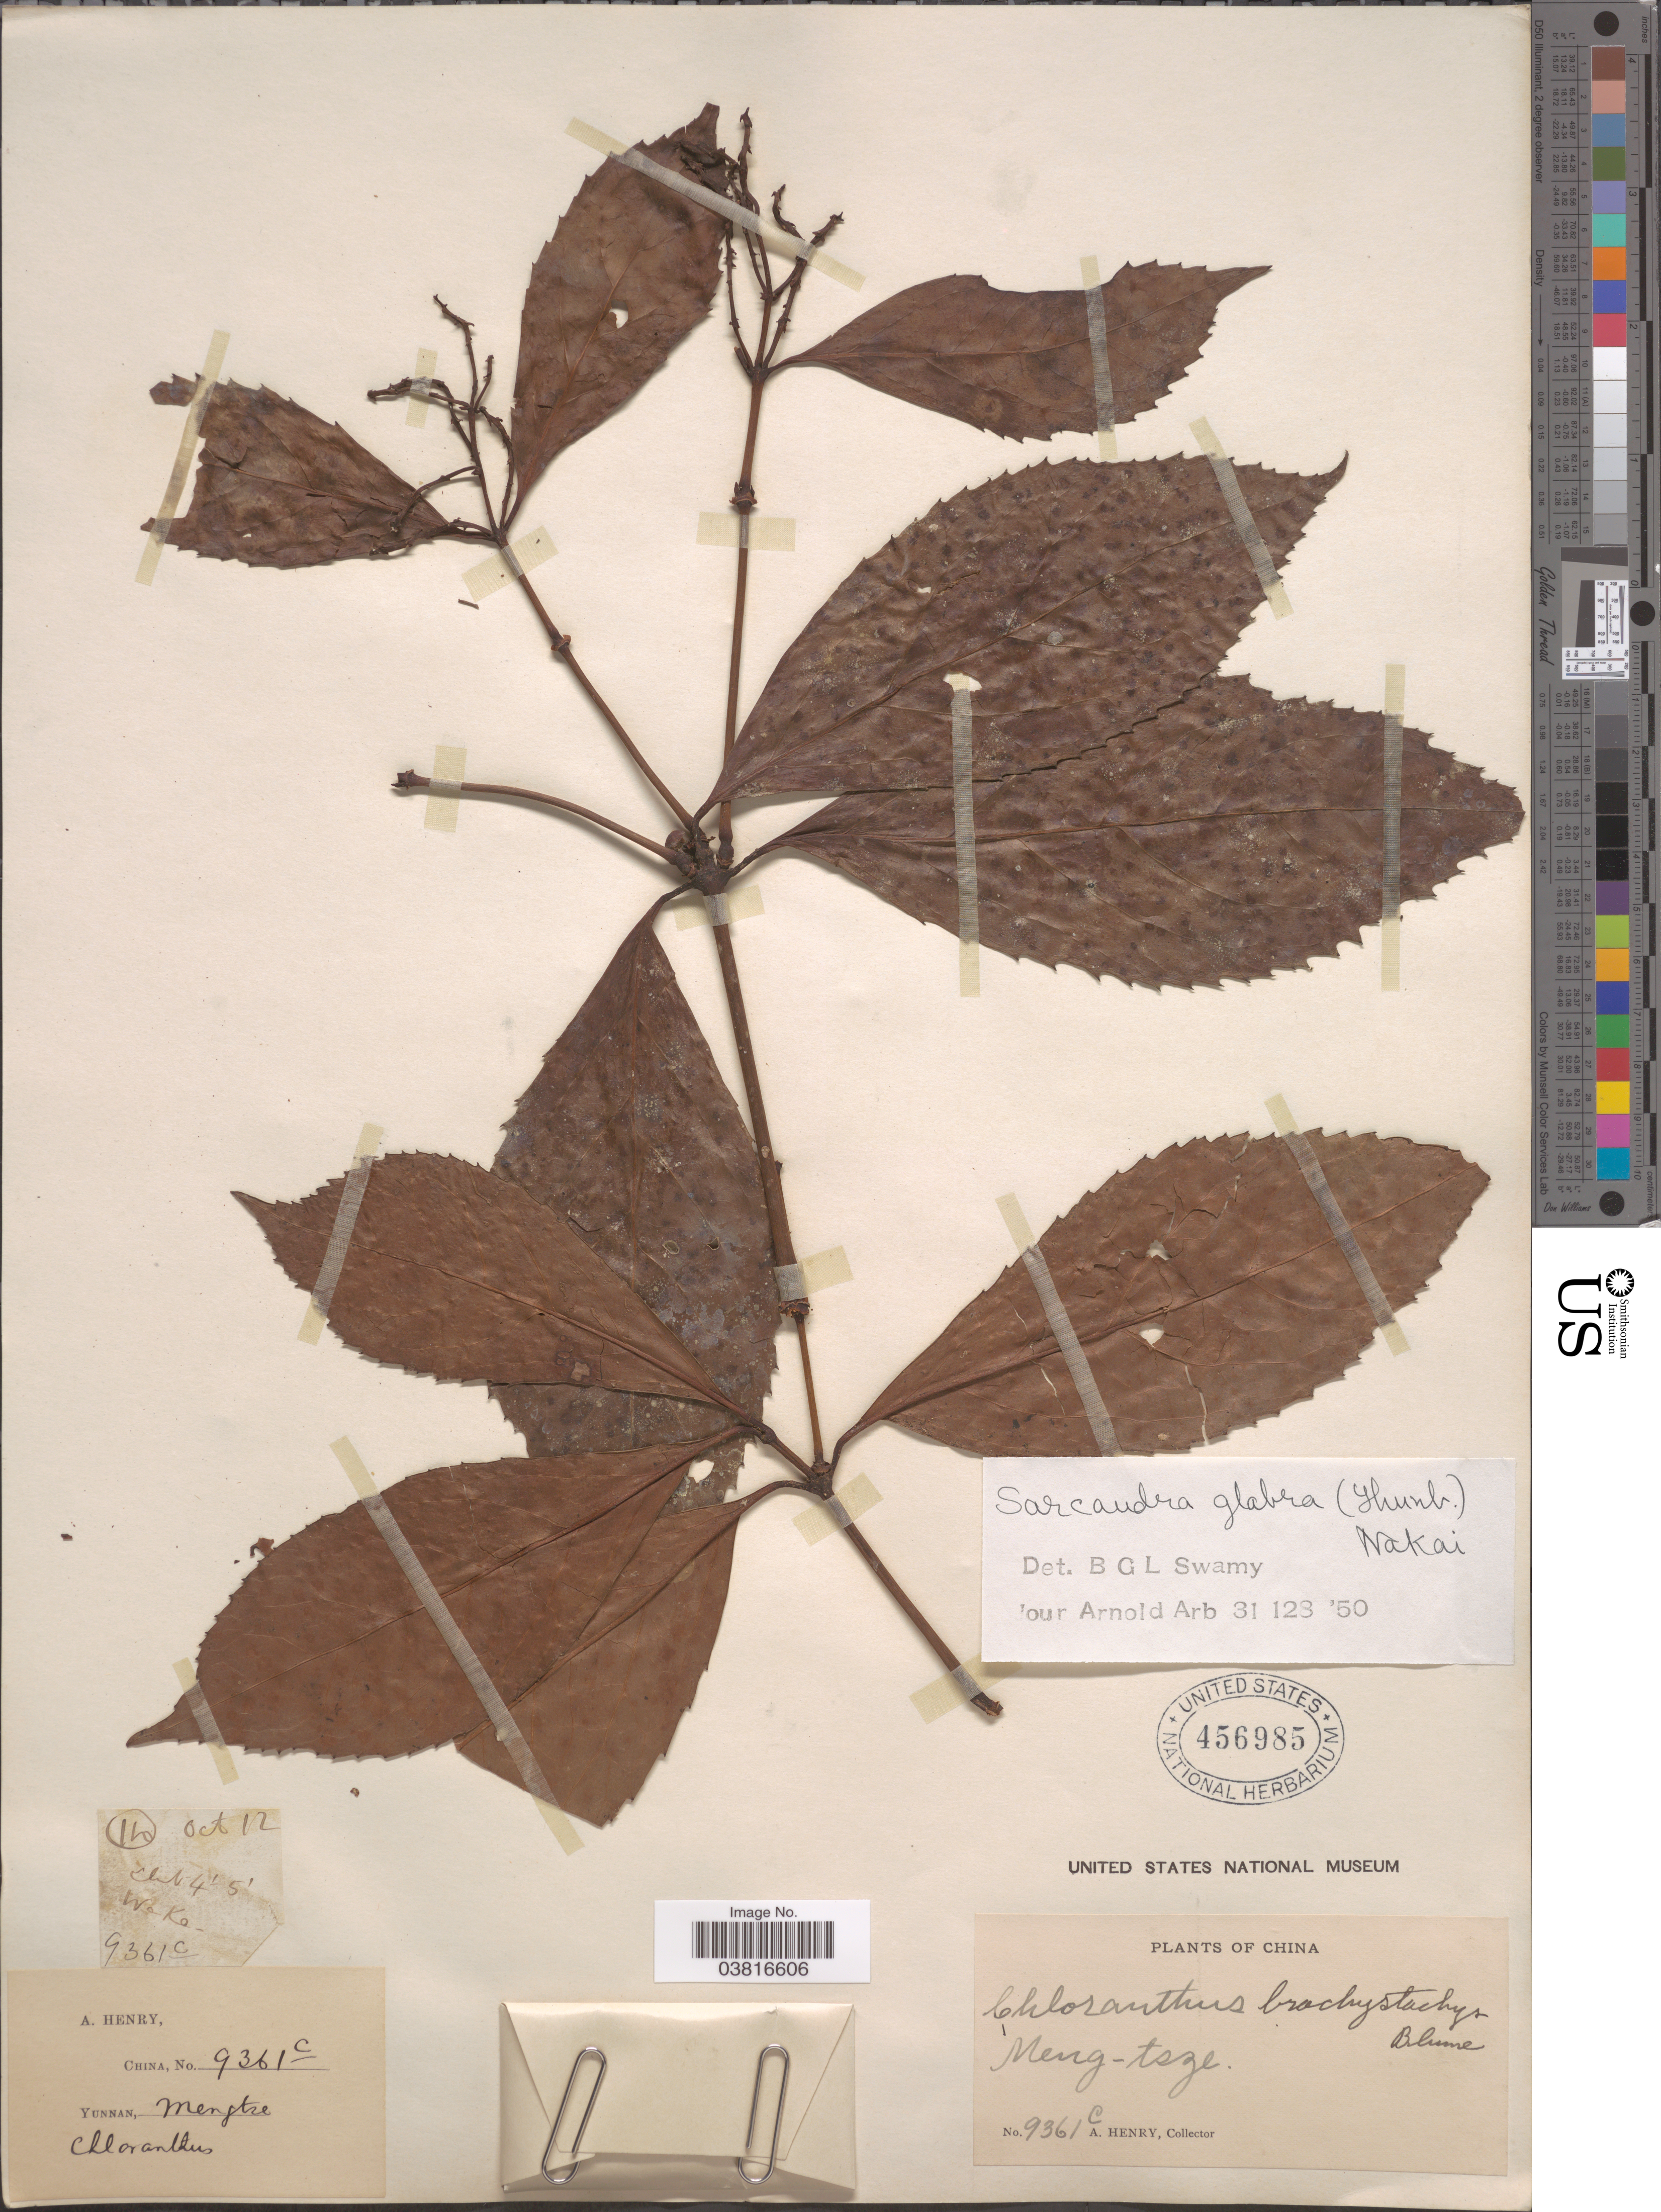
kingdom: Plantae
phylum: Tracheophyta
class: Magnoliopsida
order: Chloranthales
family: Chloranthaceae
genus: Sarcandra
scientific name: Sarcandra glabra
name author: (Thunb.) Nakai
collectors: A. Henry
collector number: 9361 C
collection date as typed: Transcribed d/m/y: /10/12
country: China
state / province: Yunnan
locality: Meng-tsze.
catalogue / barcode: US 456985